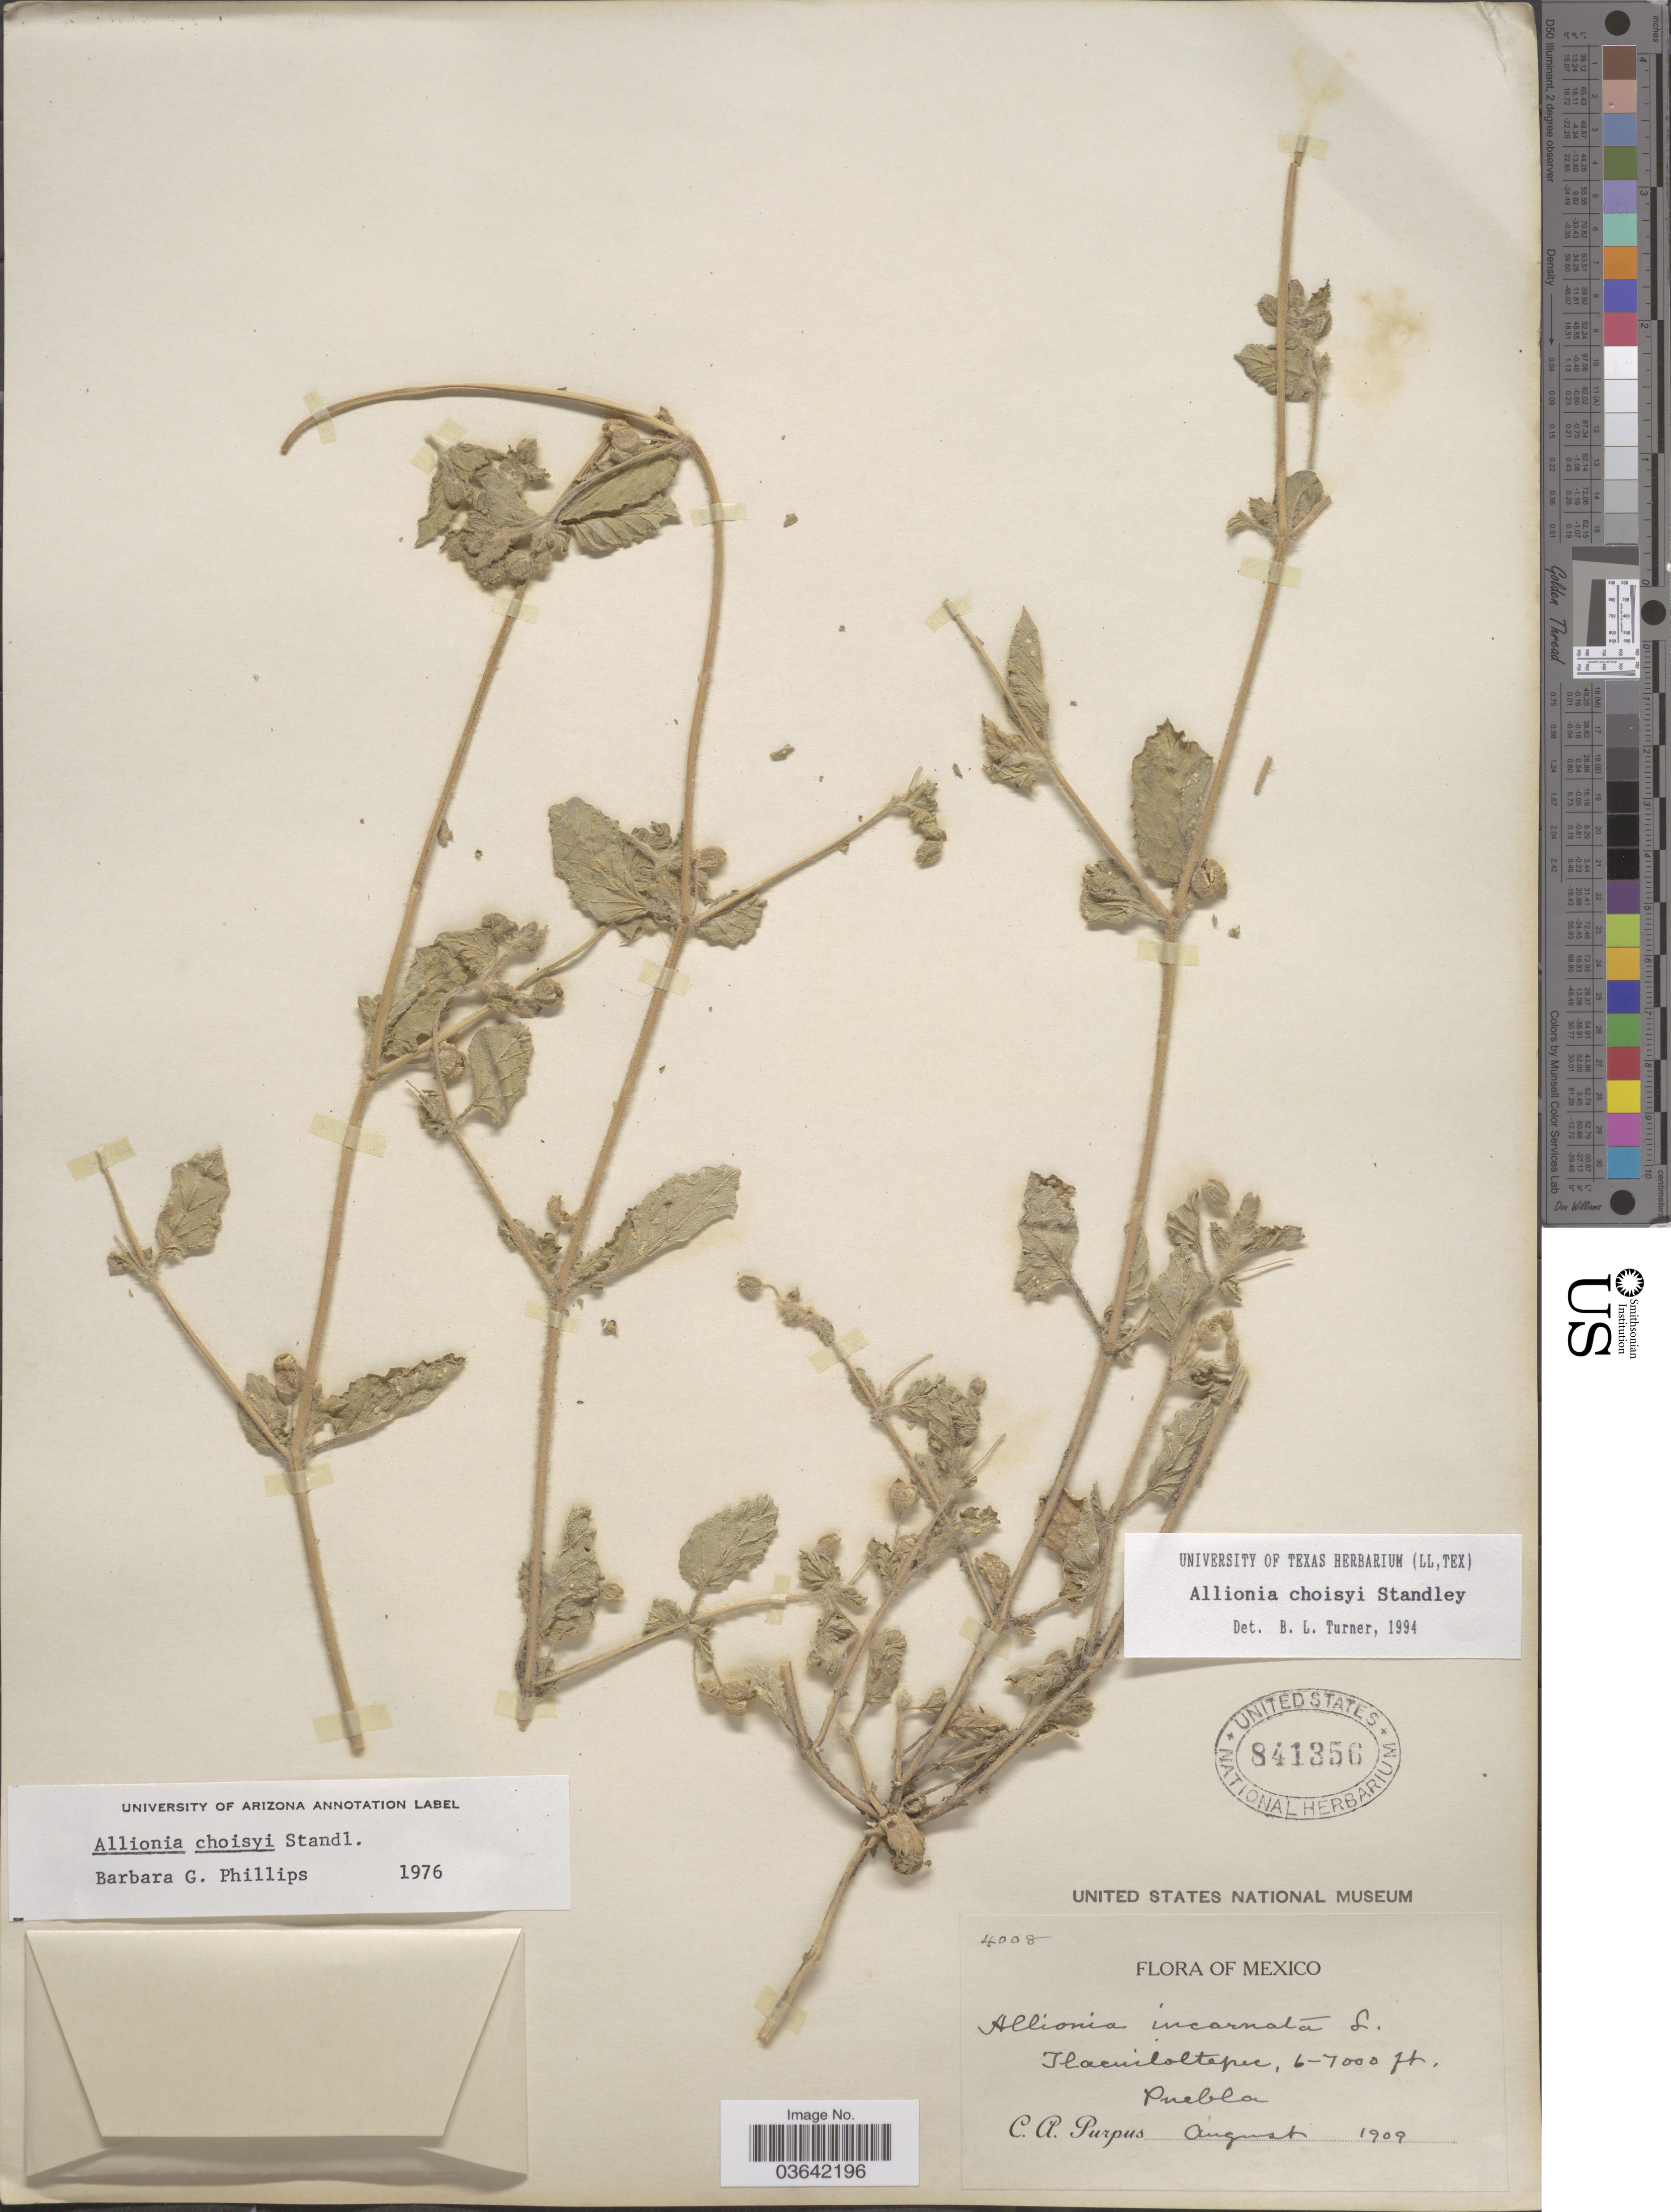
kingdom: Plantae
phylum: Tracheophyta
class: Magnoliopsida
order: Caryophyllales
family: Nyctaginaceae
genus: Allionia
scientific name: Allionia choisyi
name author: Standl.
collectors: C. A. Purpus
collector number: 4008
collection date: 1909-08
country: Mexico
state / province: Puebla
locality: Tlacotepec.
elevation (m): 1829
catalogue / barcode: US 841356